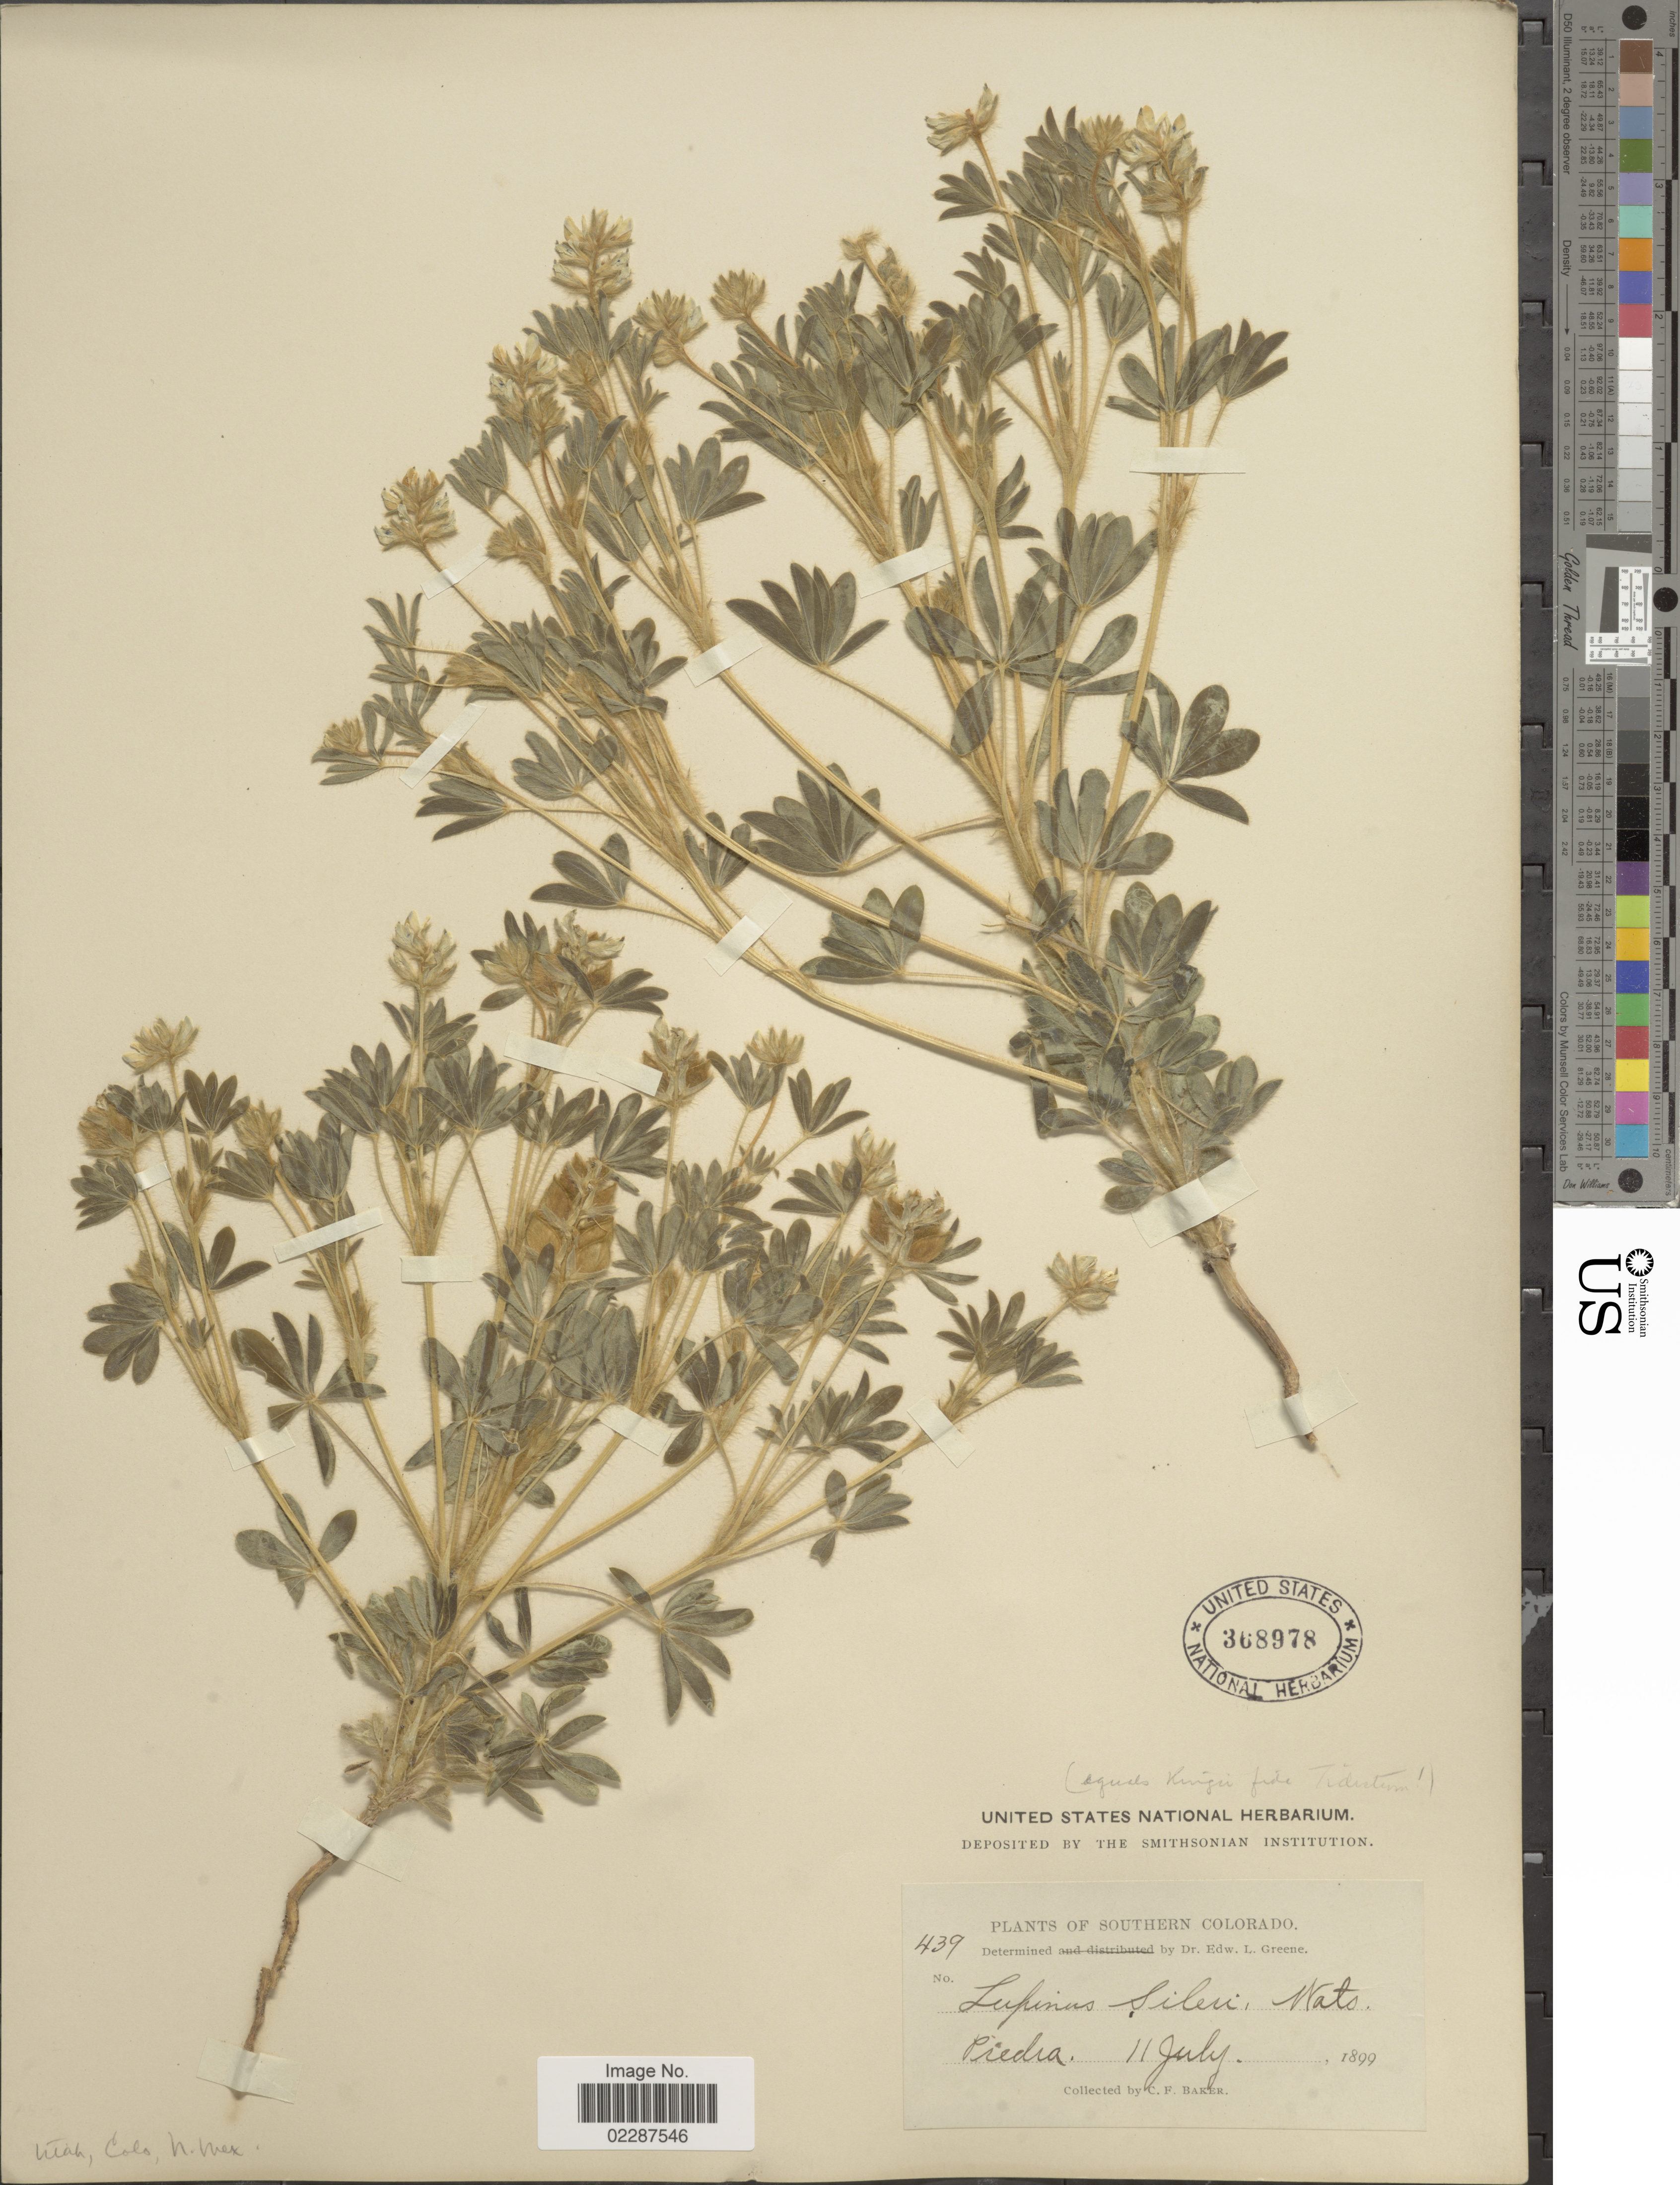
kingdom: Plantae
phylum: Tracheophyta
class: Magnoliopsida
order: Fabales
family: Fabaceae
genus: Lupinus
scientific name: Lupinus sileri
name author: S. Watson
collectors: C. F. Baker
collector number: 439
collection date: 1899-07-11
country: United States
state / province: Colorado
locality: Southern Colorado, Piedra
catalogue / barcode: US 368978